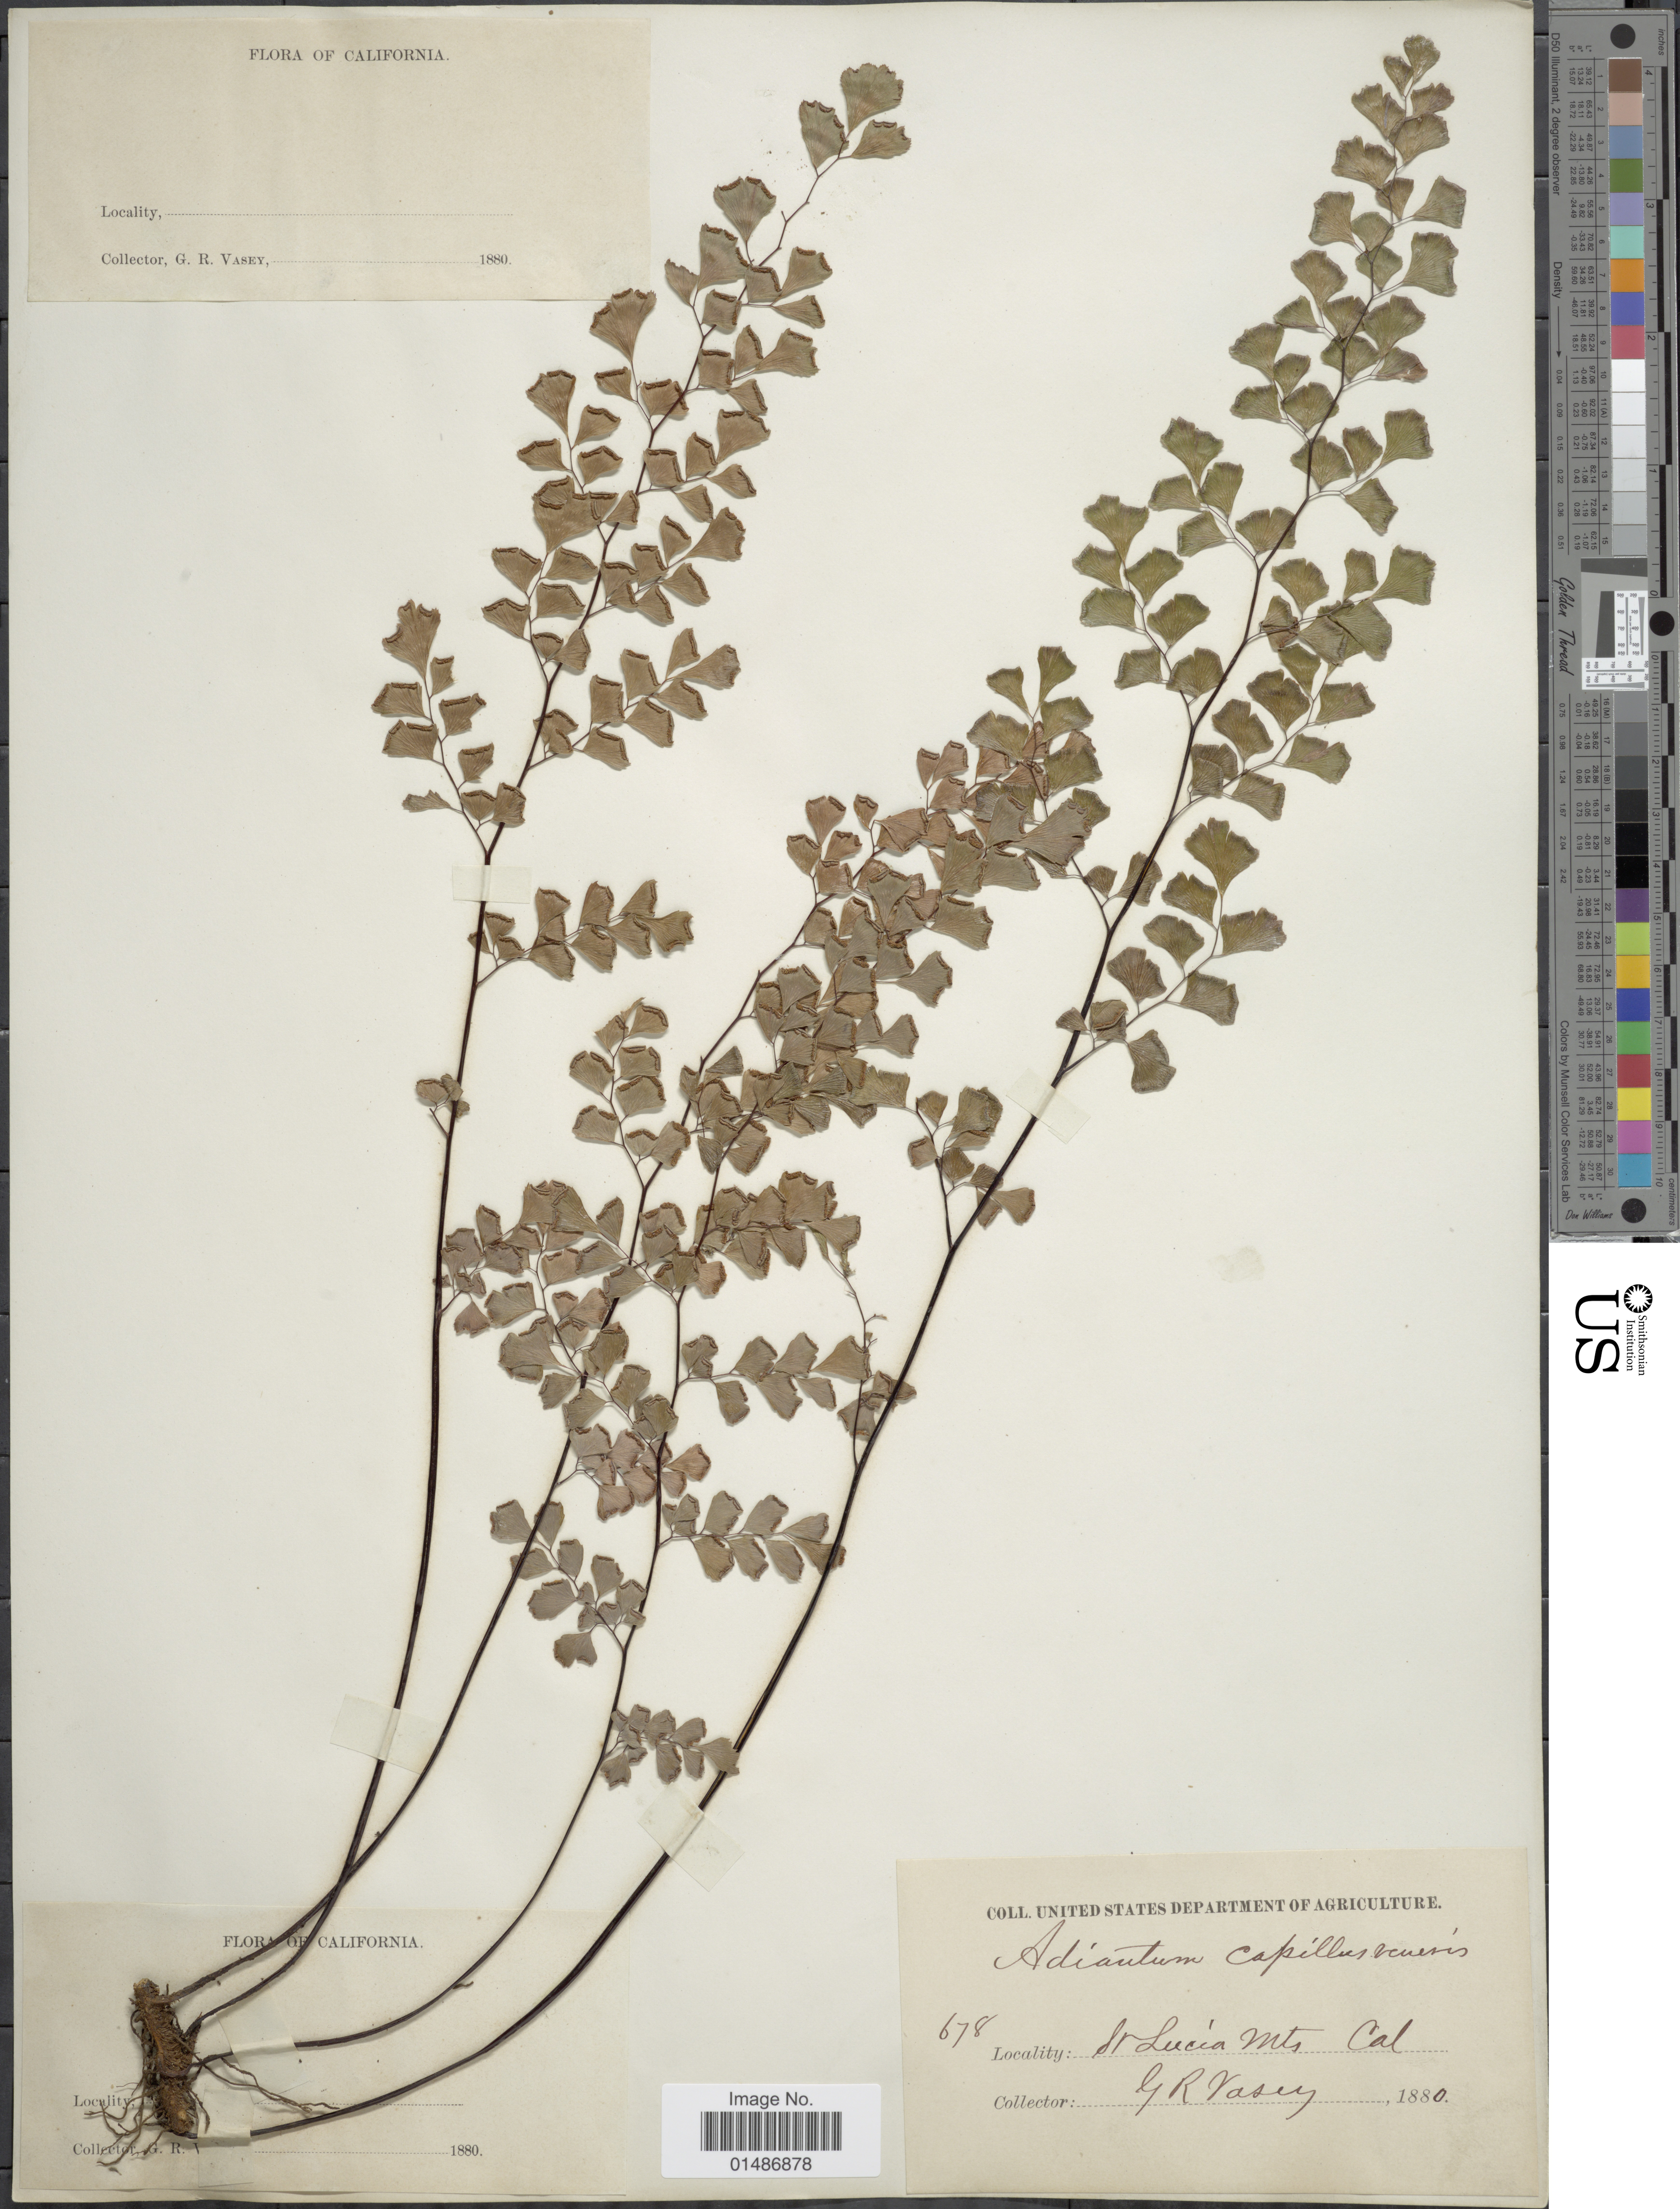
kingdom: Plantae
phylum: Tracheophyta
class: Polypodiopsida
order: Polypodiales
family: Pteridaceae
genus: Adiantum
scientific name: Adiantum capillus-veneris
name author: L.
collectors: G. R. Vasey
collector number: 678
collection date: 1880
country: United States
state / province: California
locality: St Lucia Mts.